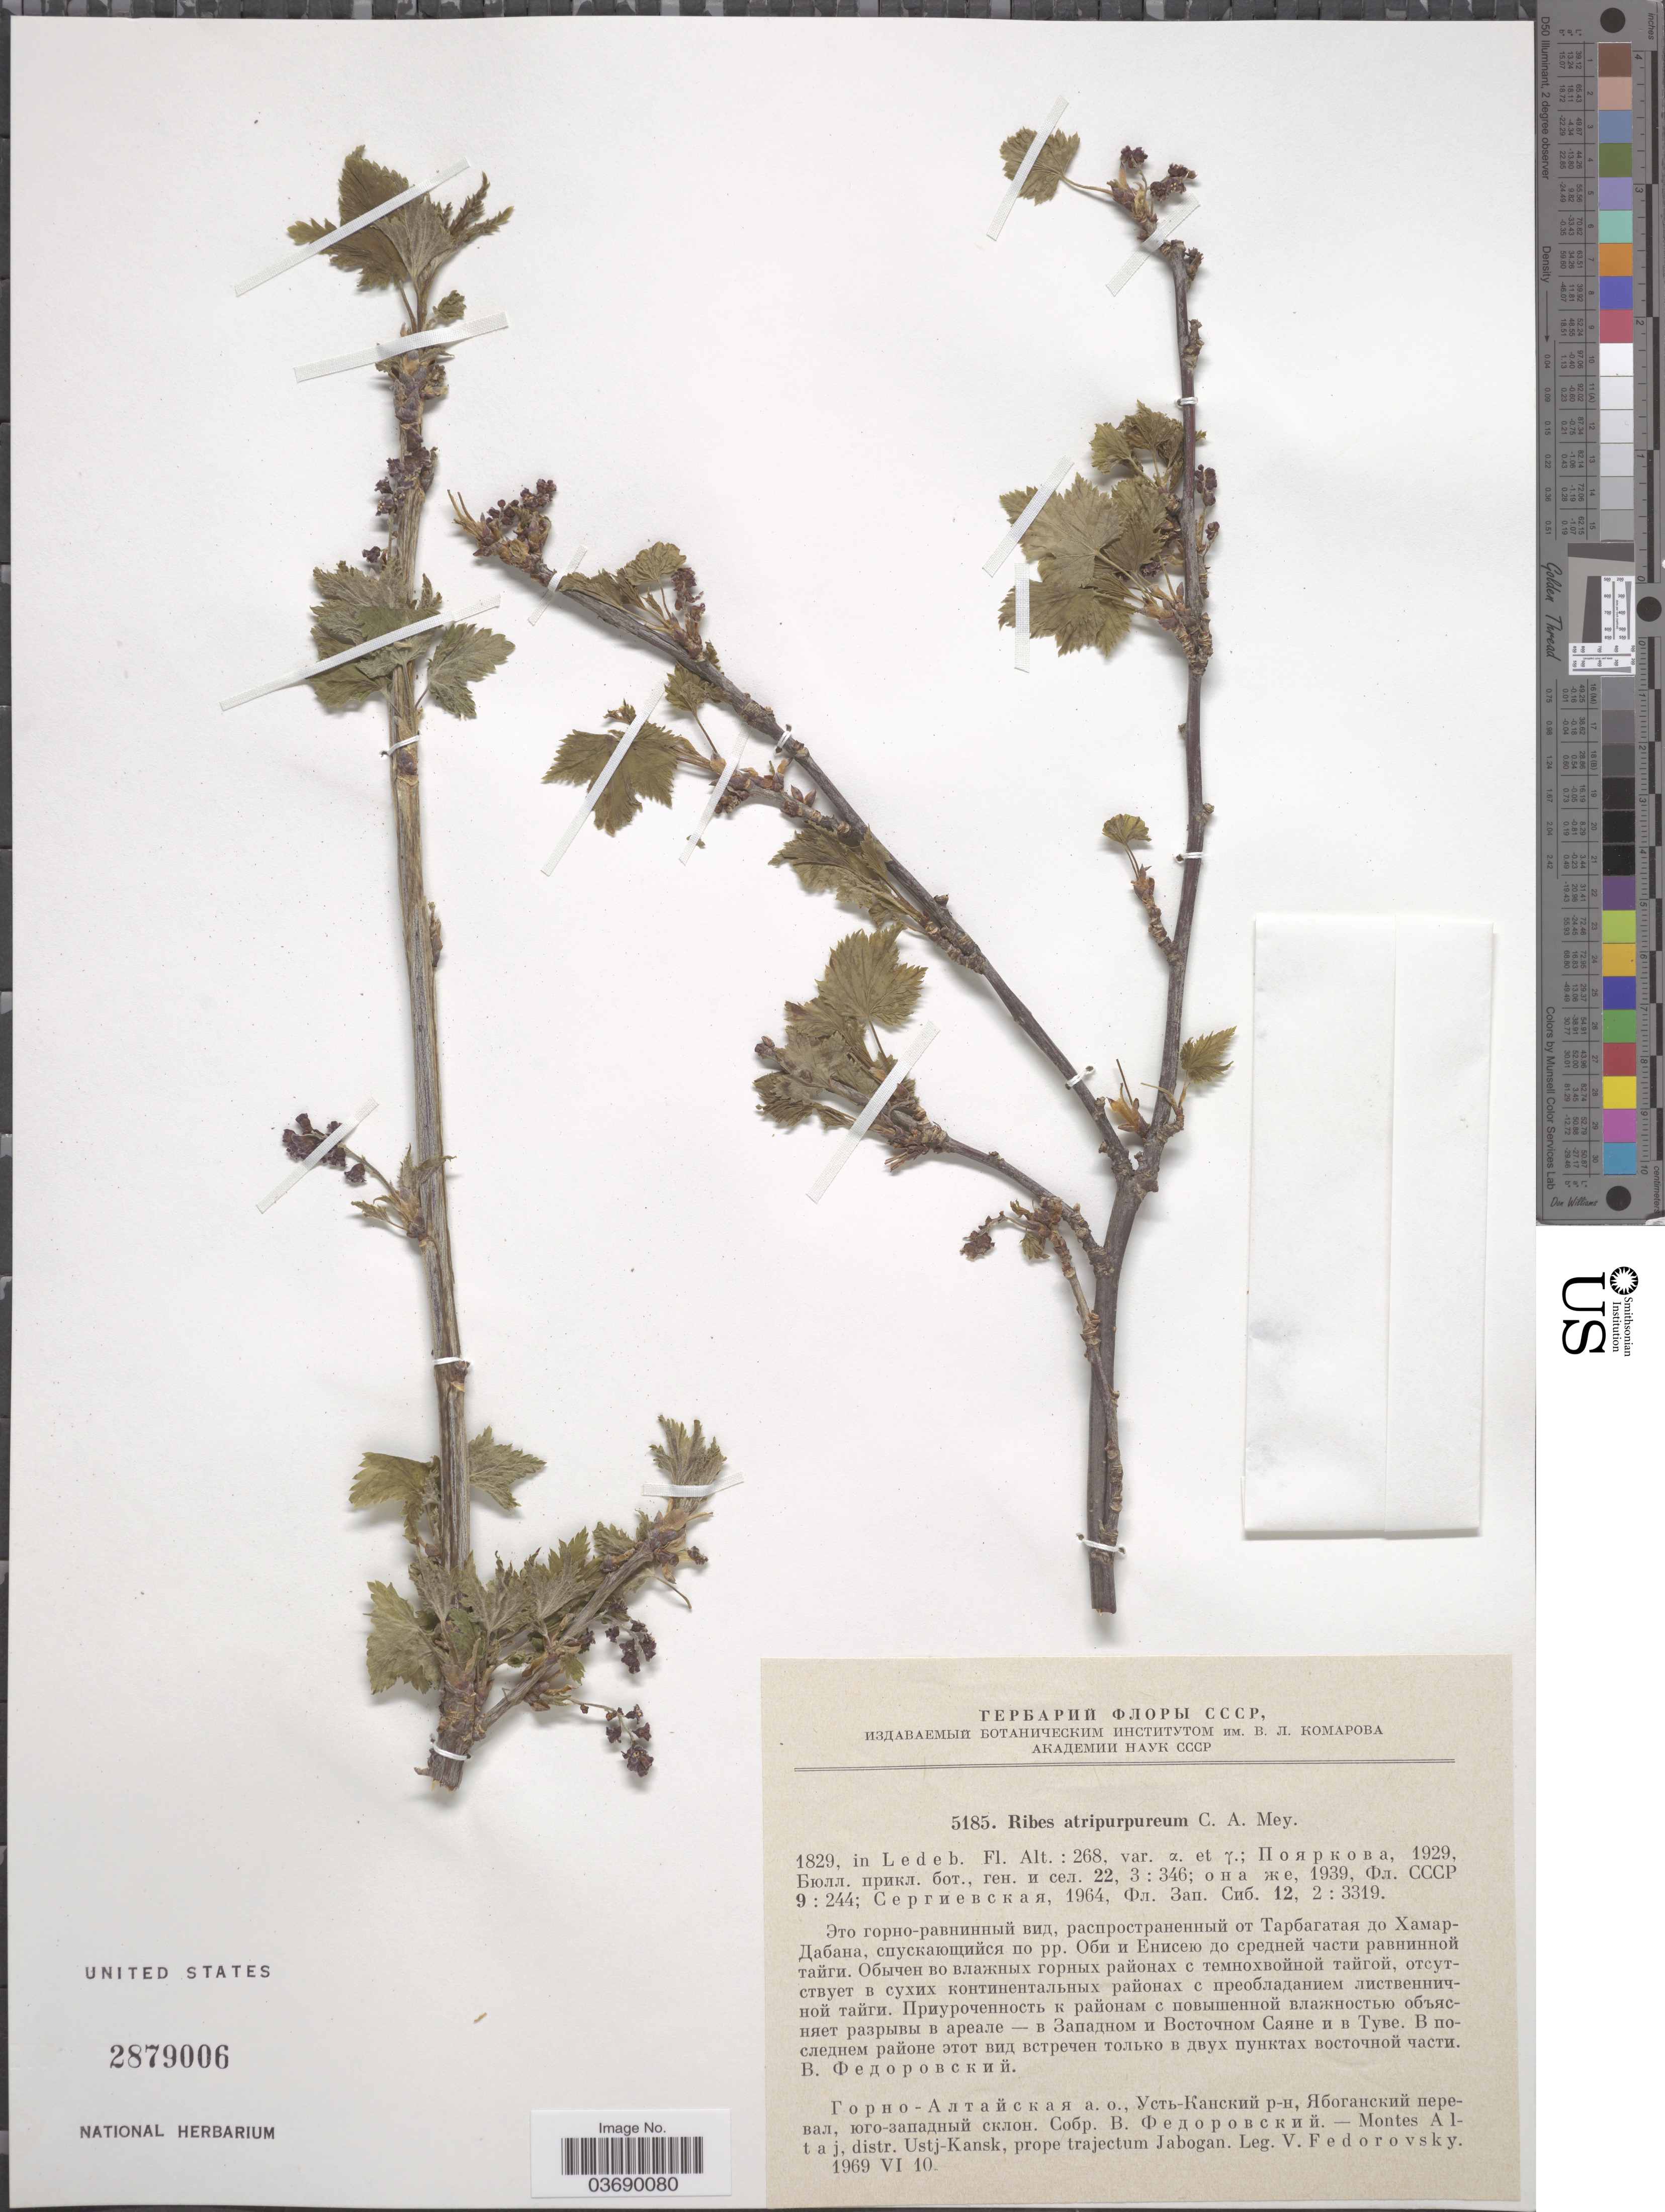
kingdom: Plantae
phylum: Tracheophyta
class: Magnoliopsida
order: Saxifragales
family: Grossulariaceae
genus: Ribes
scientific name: Ribes atropurpureum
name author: C.A. Mey.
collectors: V. Fedorovsky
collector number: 5185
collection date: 1969-06-10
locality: Montes Altaj, distr. Ustj-Kansk, prope trajectum Jabogan.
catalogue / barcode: US 2879006